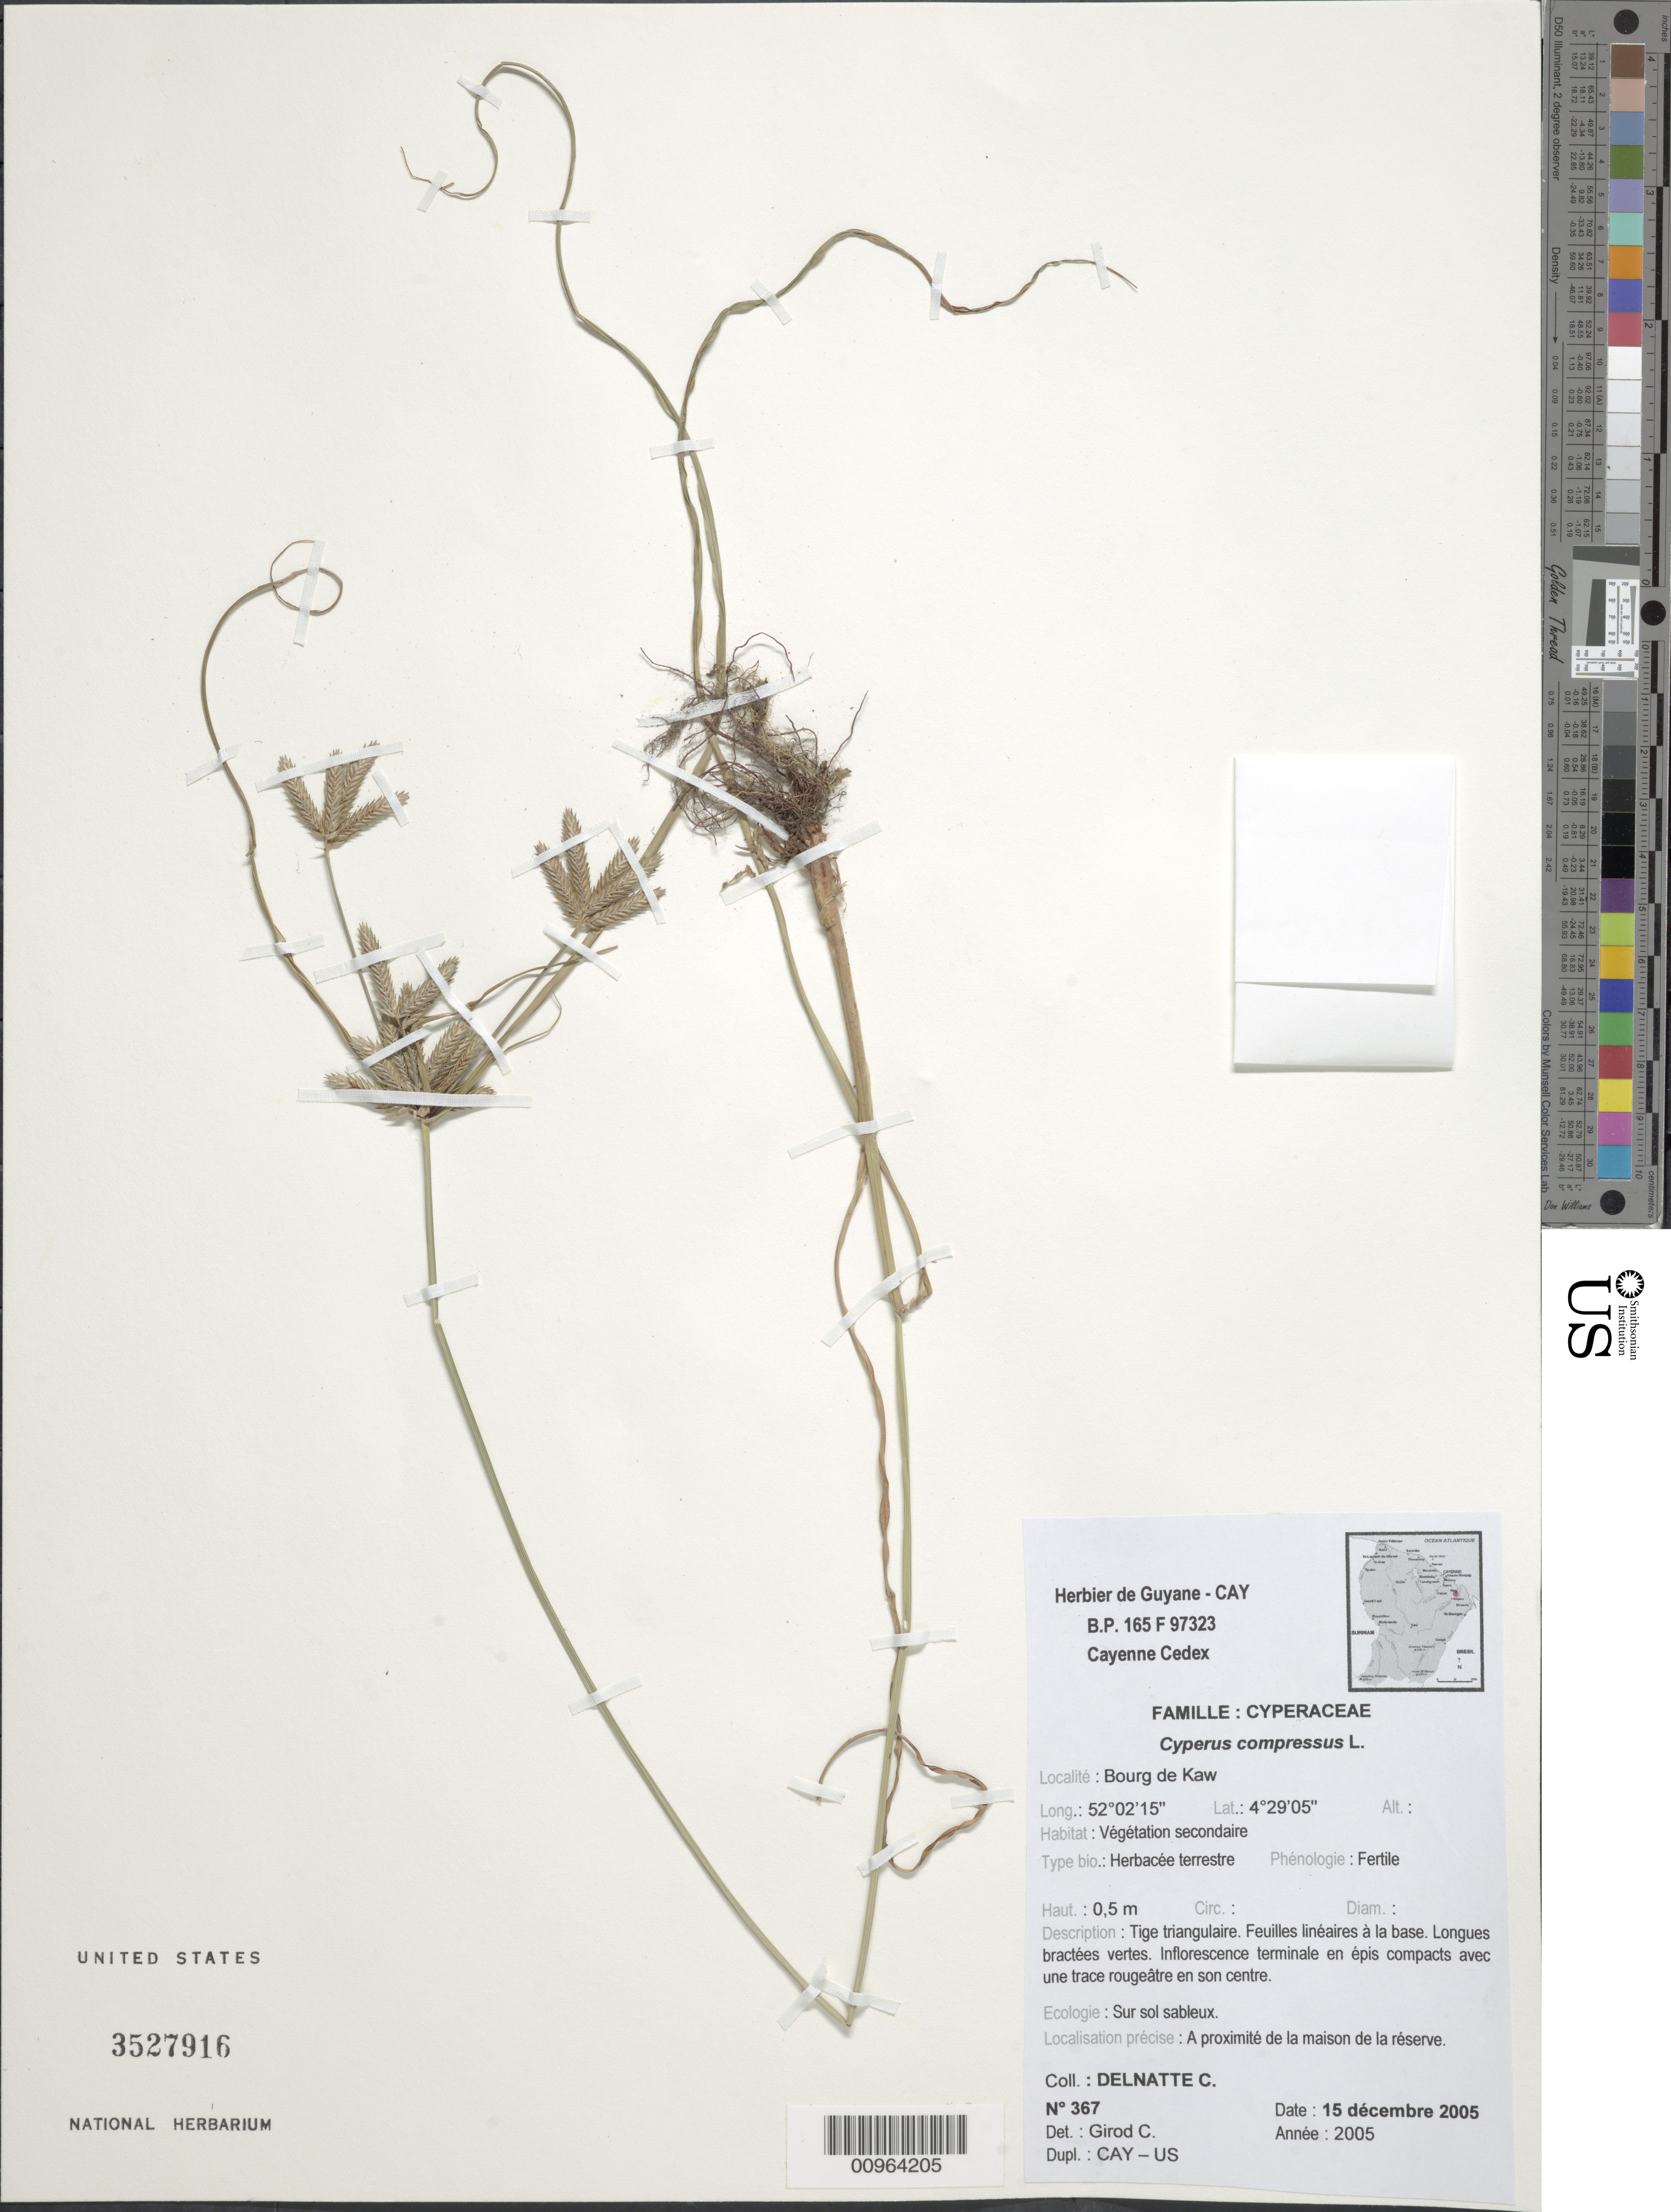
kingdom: Plantae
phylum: Tracheophyta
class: Liliopsida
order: Poales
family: Cyperaceae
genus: Cyperus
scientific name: Cyperus compressus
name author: L.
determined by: Girod, C.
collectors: C. Delnatte & C. Girod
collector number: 367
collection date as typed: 15-Dec-05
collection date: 2005-12-15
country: French Guiana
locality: Bourg de Kaw, a proximite de la maison de la reserve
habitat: Vegetation secondaire. Sur sol sableux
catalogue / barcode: US 3527916